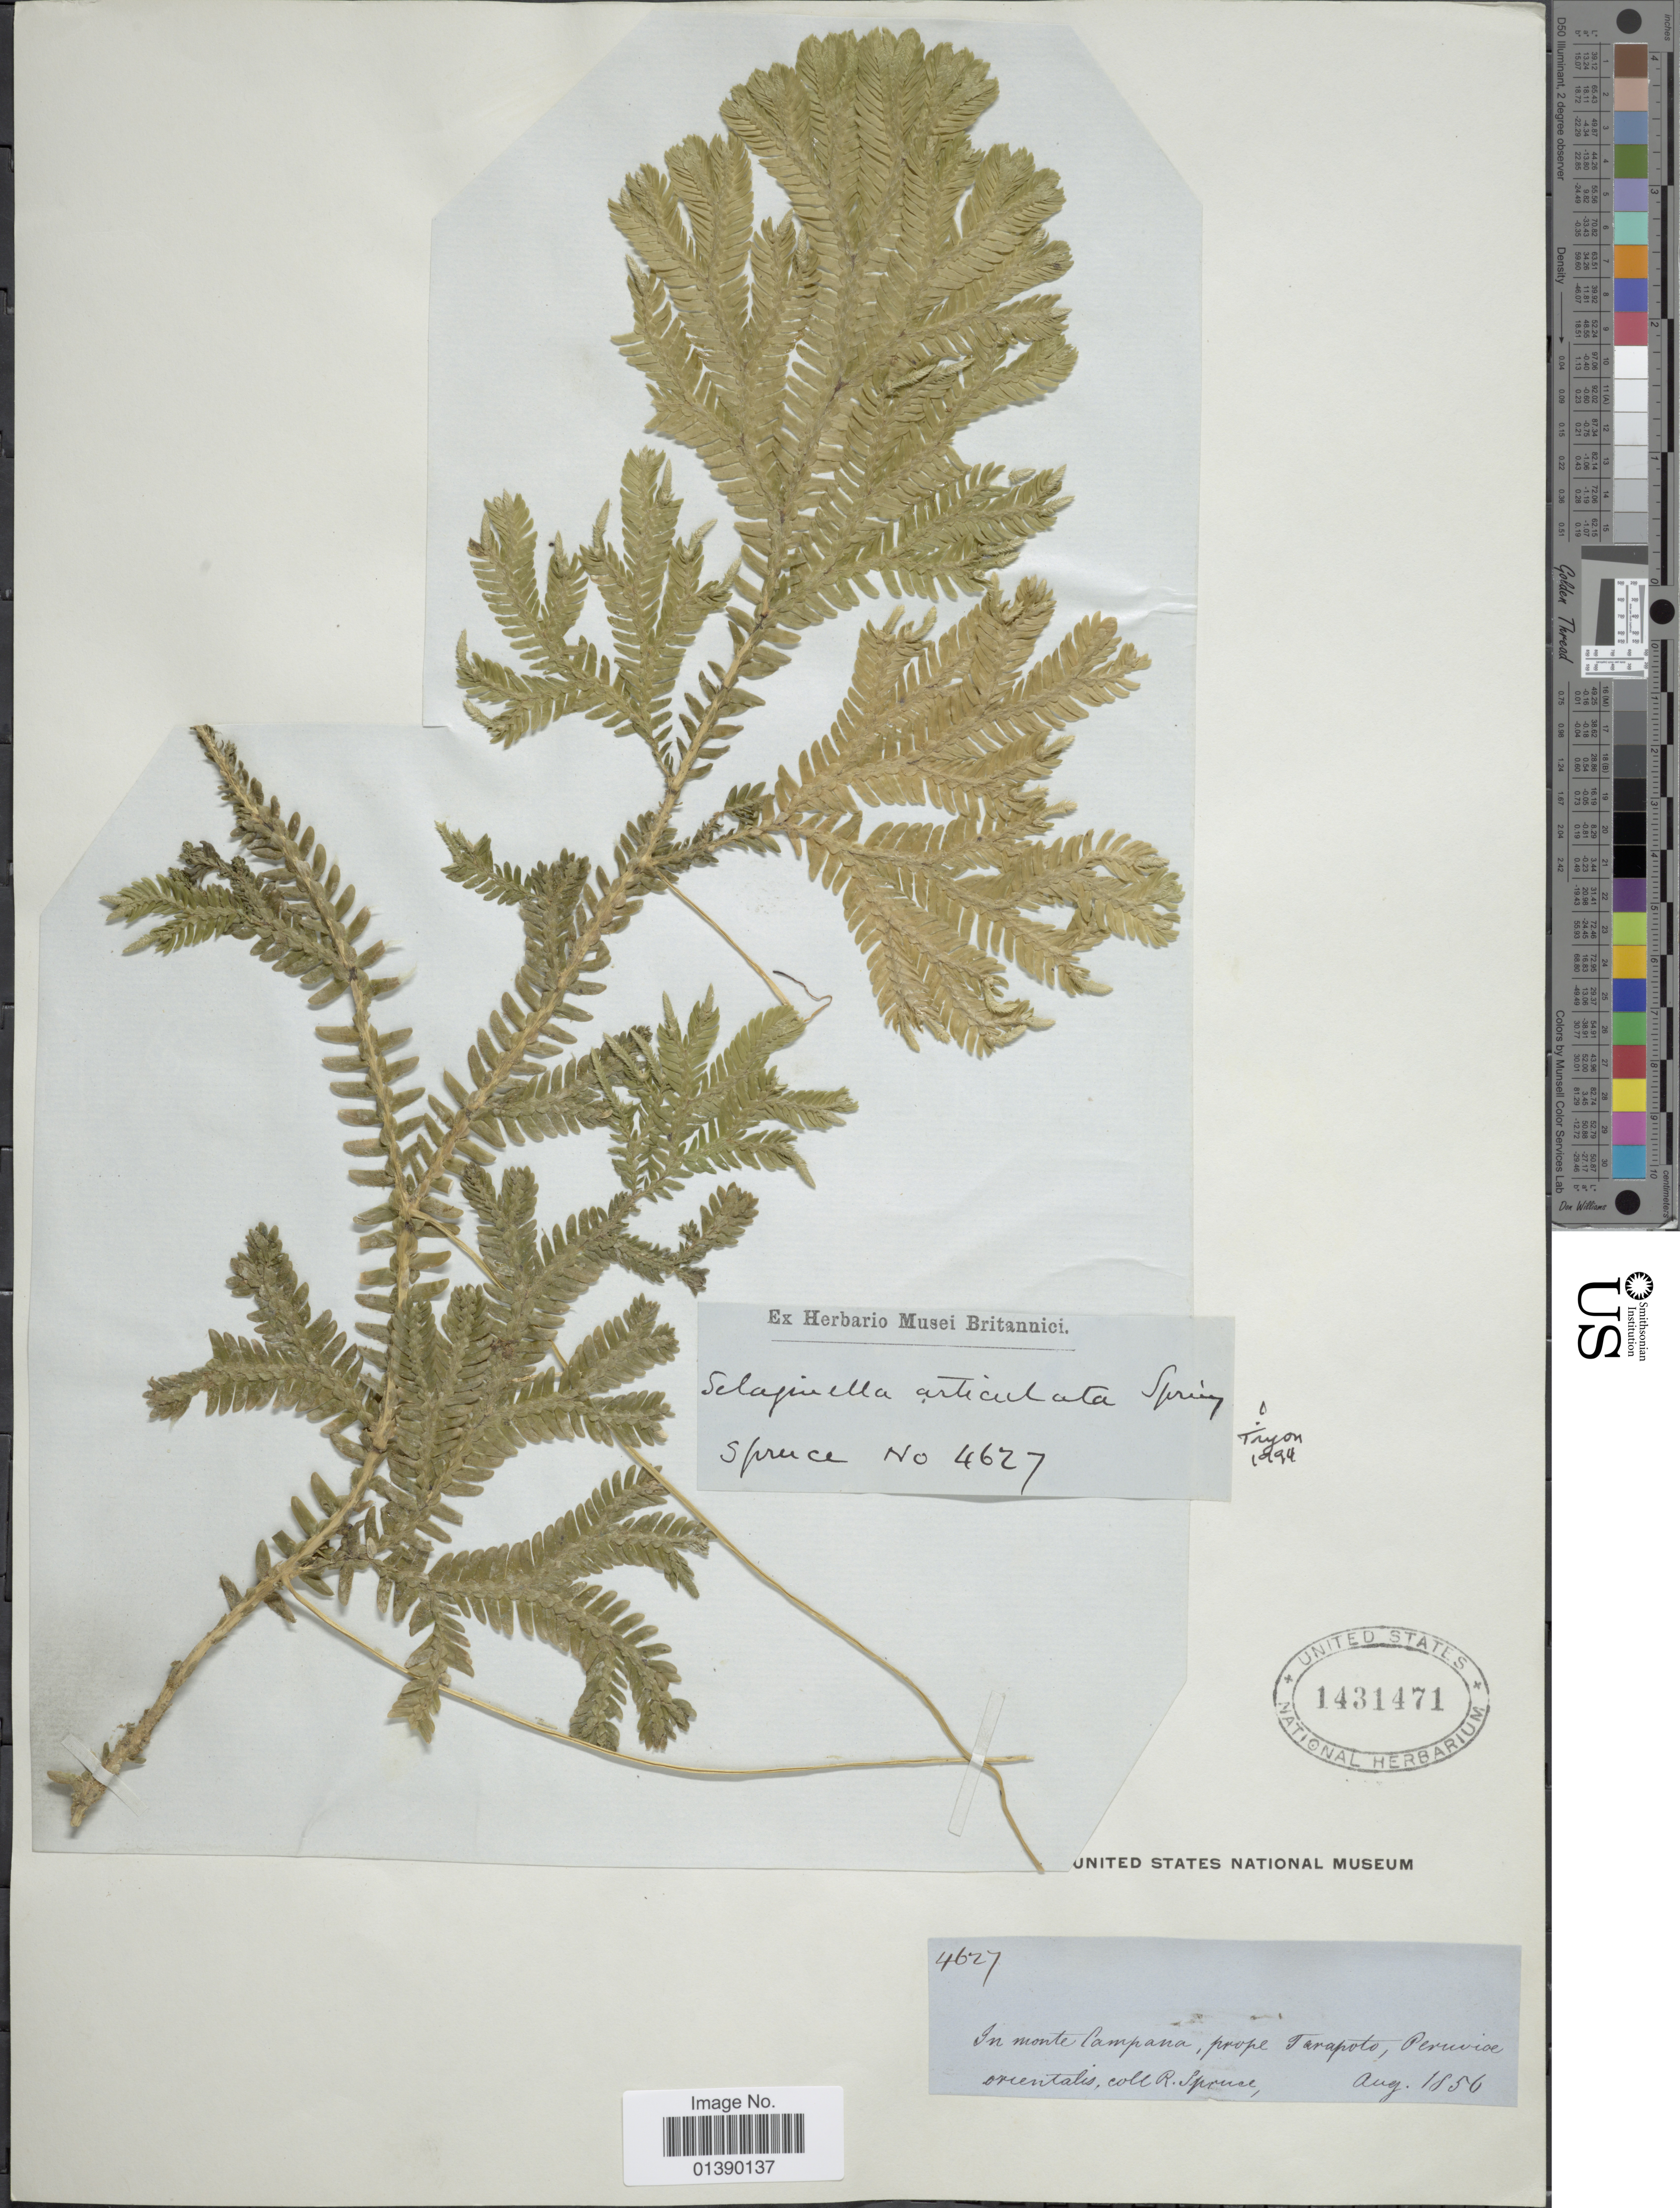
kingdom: Plantae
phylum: Tracheophyta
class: Lycopodiopsida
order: Selaginellales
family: Selaginellaceae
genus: Selaginella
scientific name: Selaginella articulata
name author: (Kunze) Spring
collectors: R. Spruce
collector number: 4627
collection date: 1856-08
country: Peru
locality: In monte Campana, prope Tarapoto, Peruviae orientales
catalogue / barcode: US 1431471